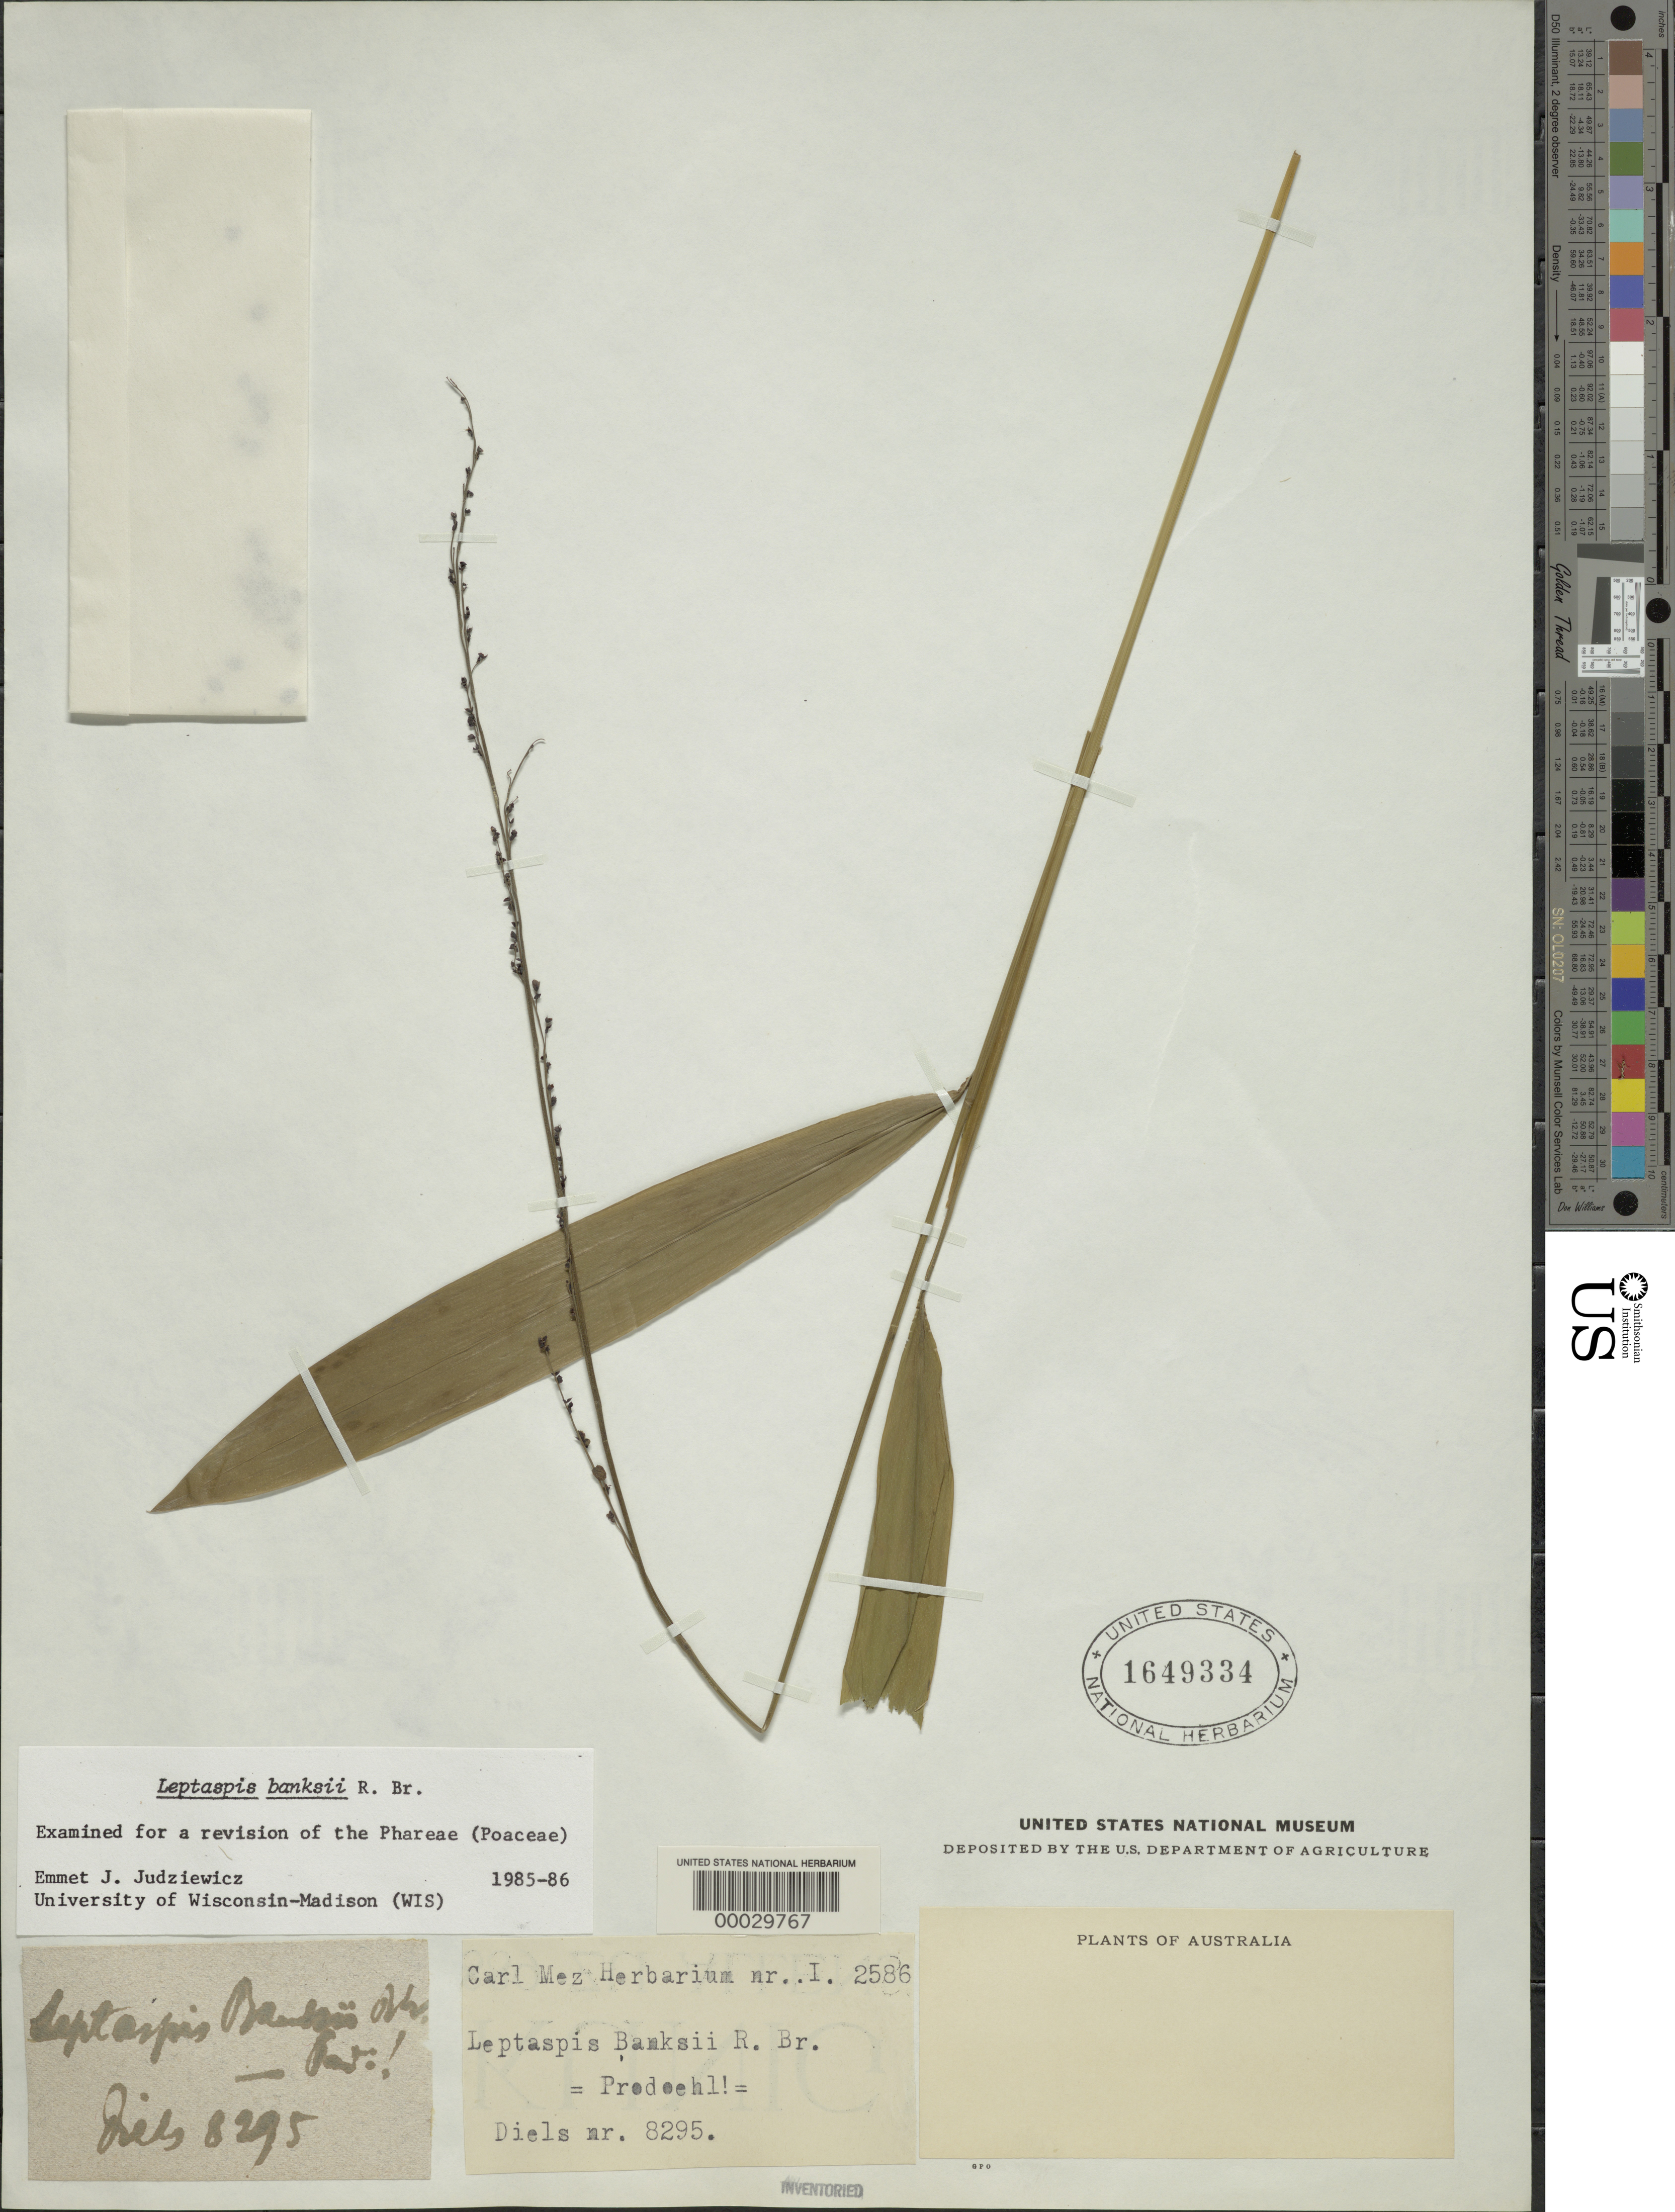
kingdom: Plantae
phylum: Tracheophyta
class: Liliopsida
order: Poales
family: Poaceae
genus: Leptaspis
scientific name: Leptaspis banksii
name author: R. Br.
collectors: F. L. E. Diels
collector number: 8295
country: Australia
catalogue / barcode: US 1649334